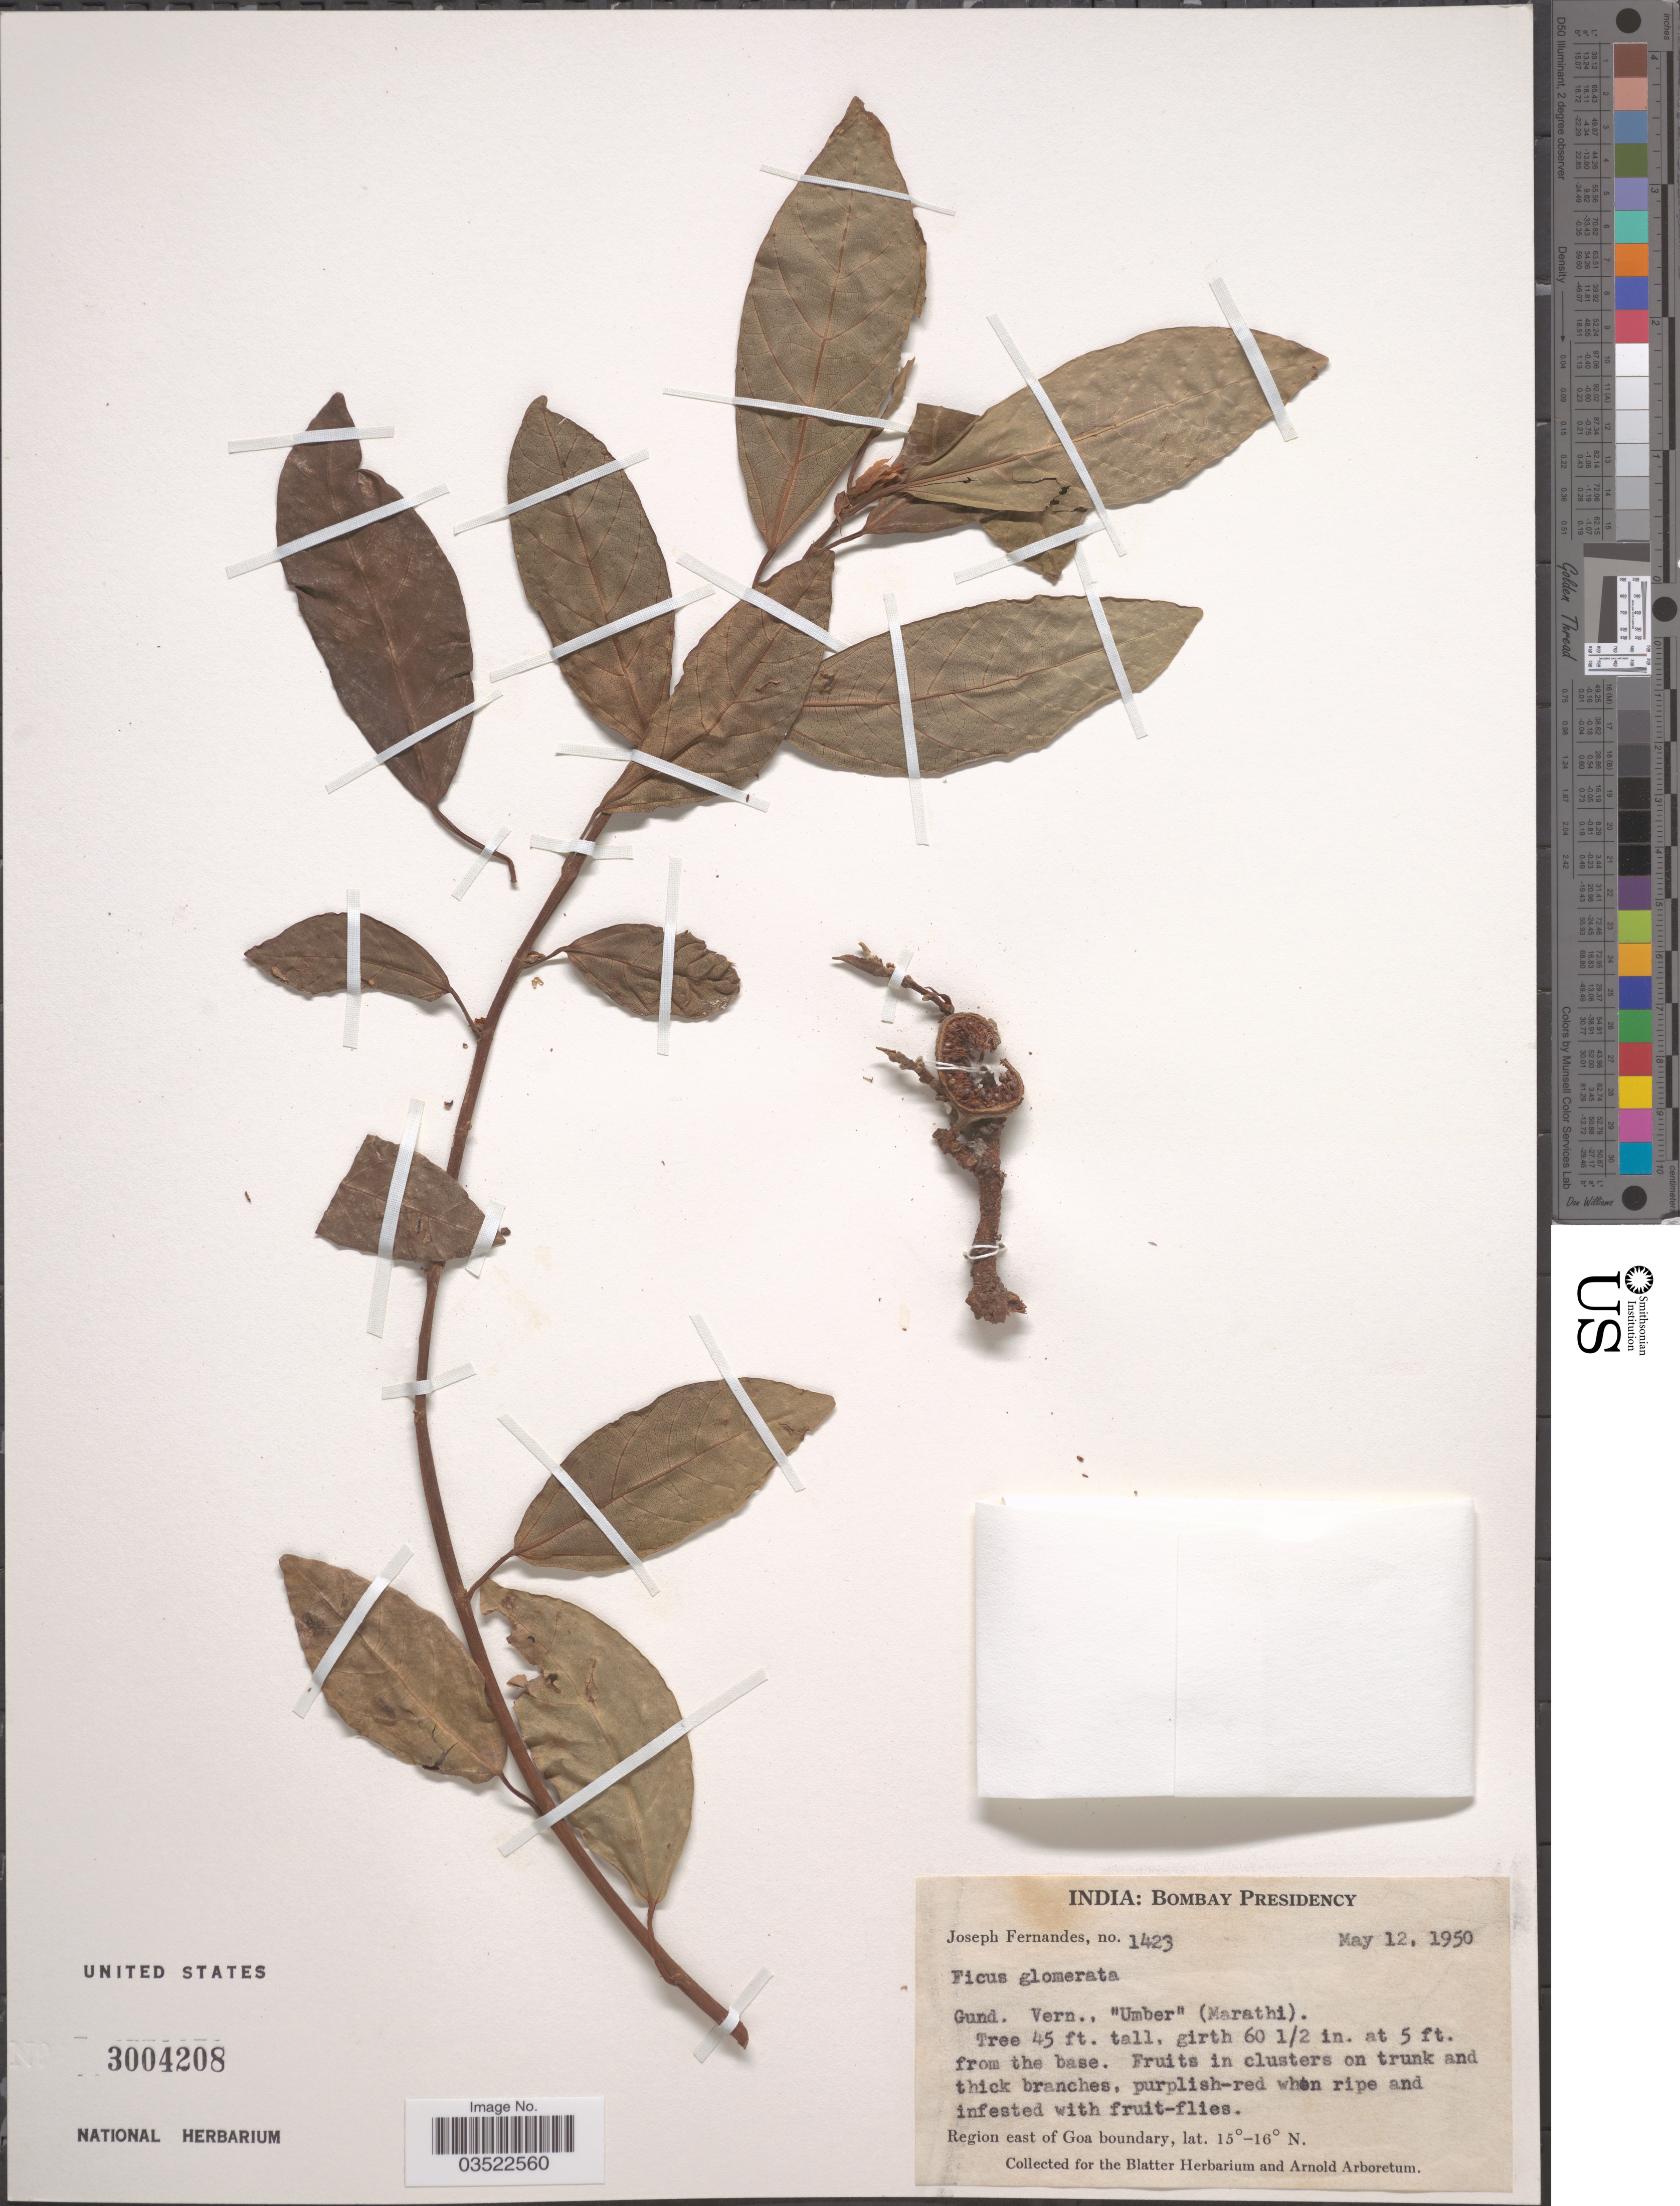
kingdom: Plantae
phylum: Tracheophyta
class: Magnoliopsida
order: Rosales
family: Moraceae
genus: Ficus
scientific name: Ficus racemosa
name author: L.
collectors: J. Fernandes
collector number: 1423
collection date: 1950-05-12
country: India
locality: Bombay Presidency. Region east of Goa boundary.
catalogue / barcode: US 3004208